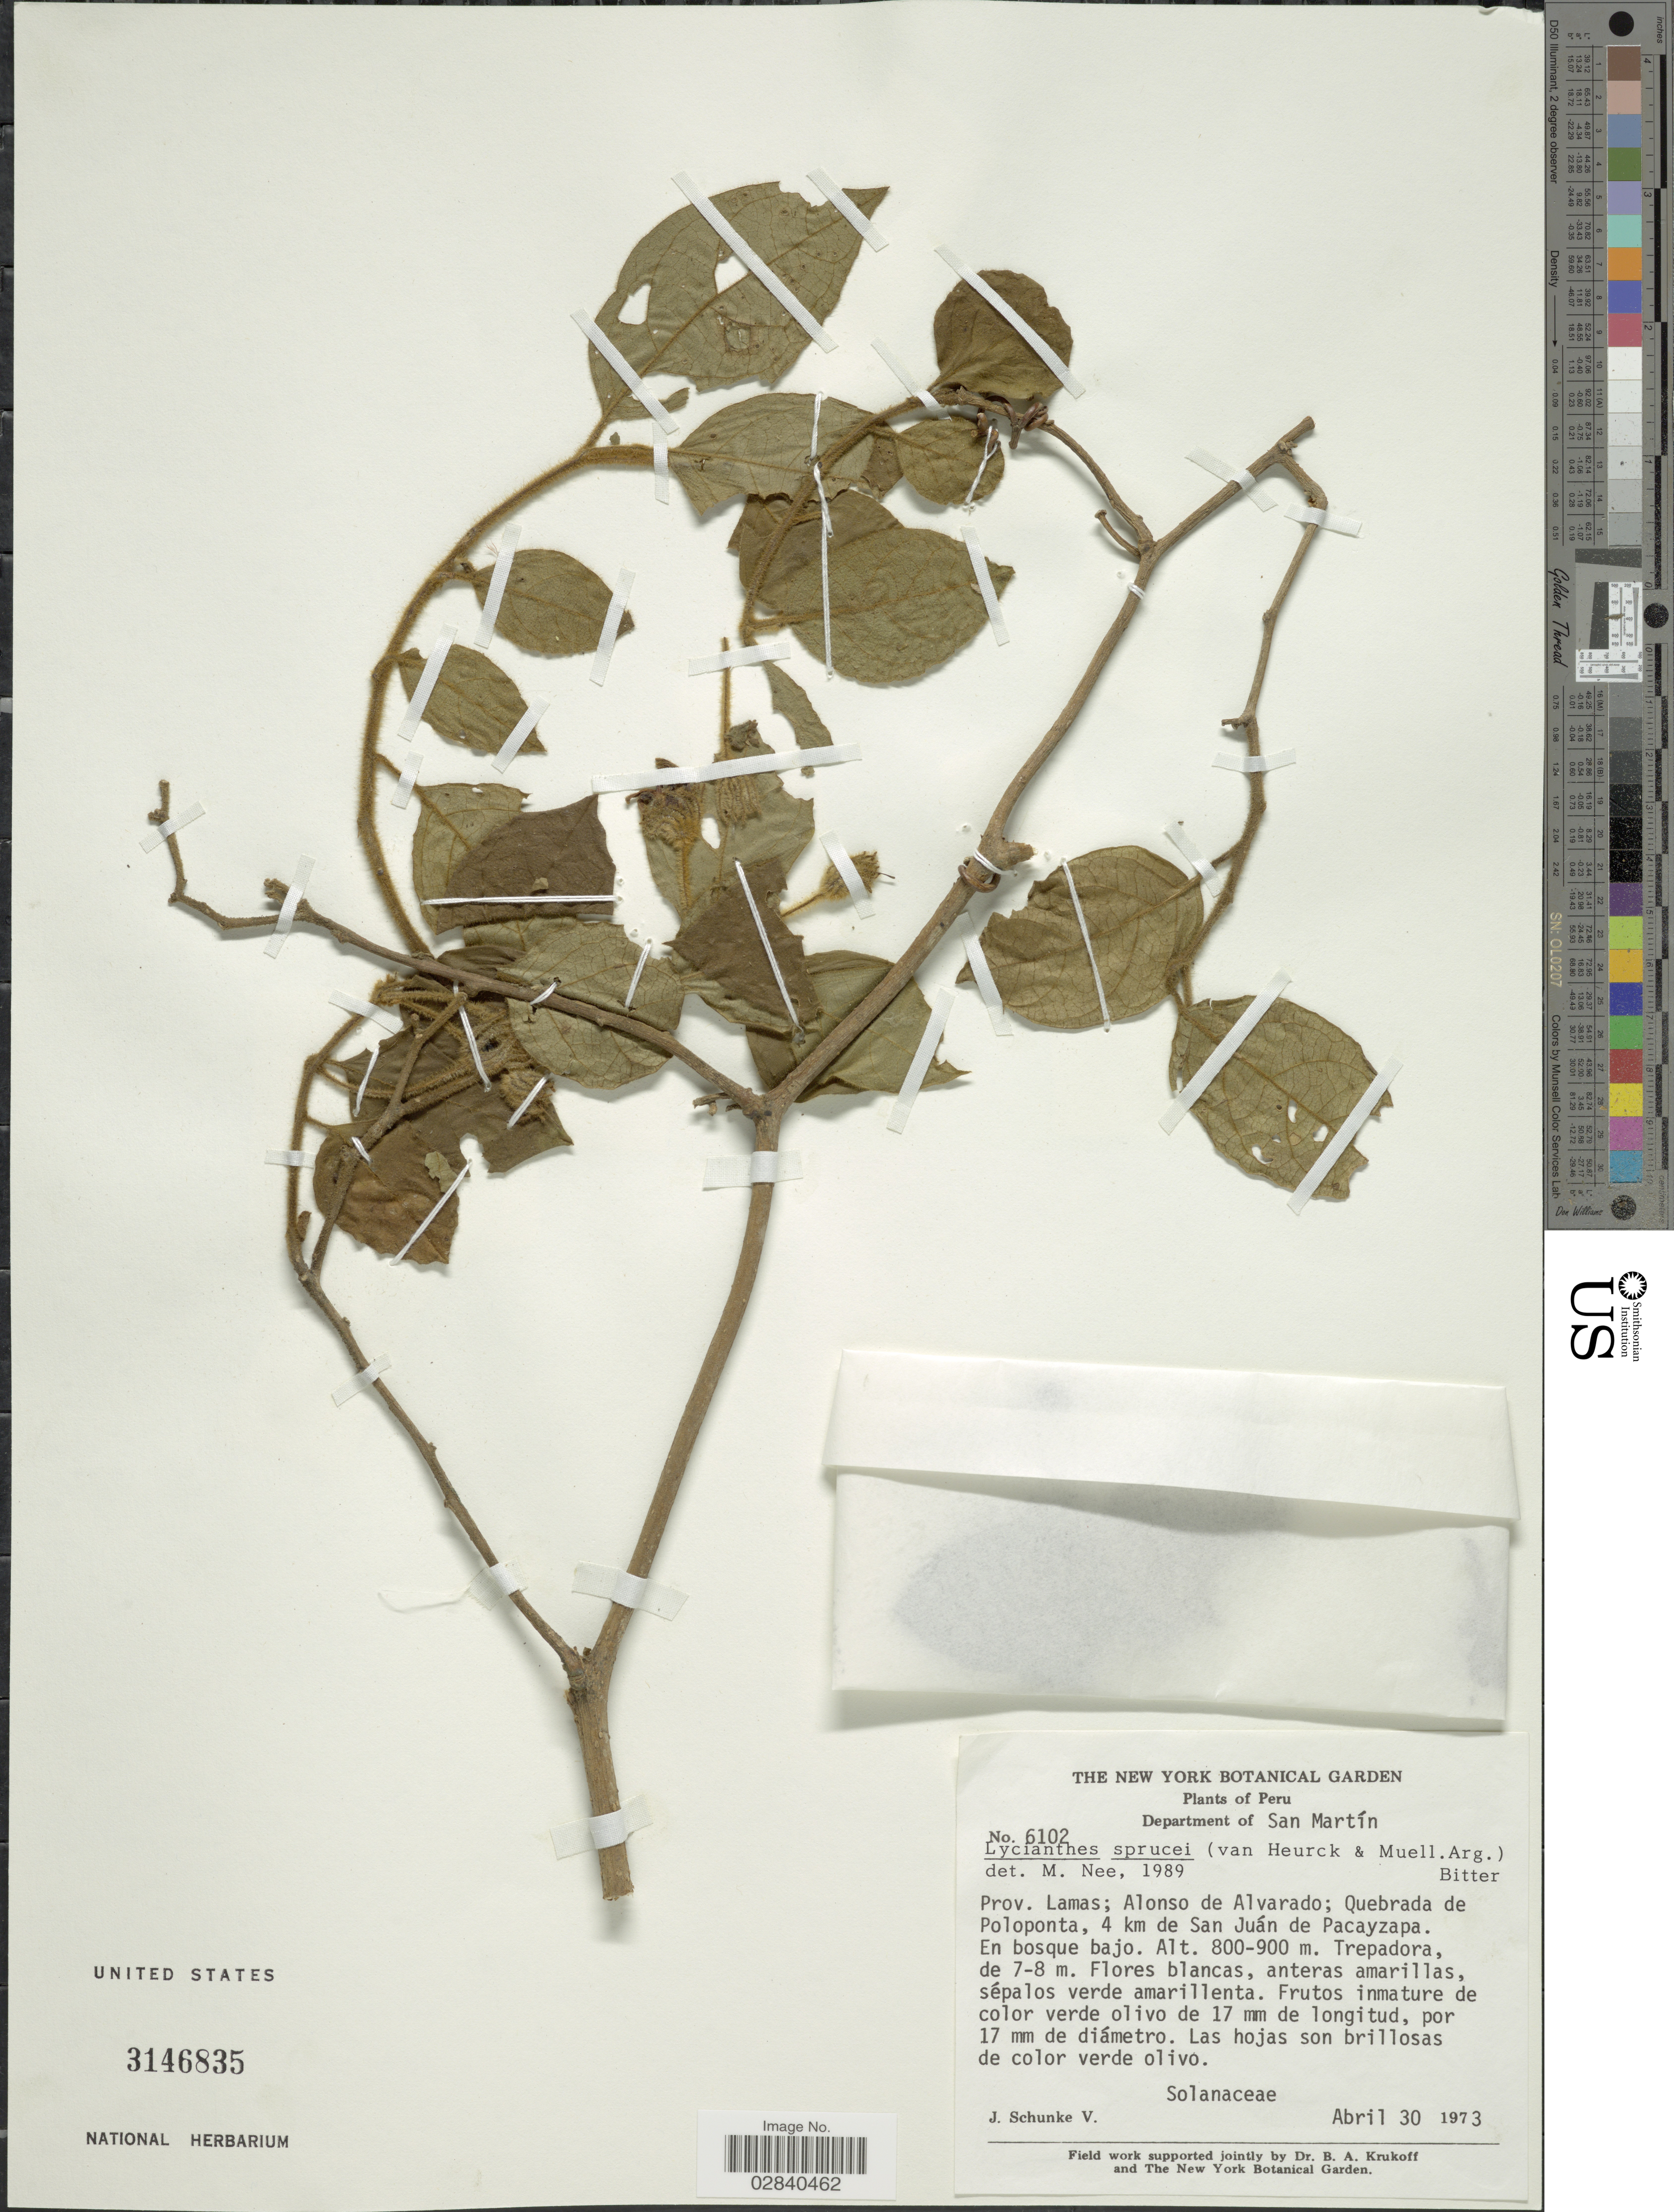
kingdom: Plantae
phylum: Tracheophyta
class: Magnoliopsida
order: Solanales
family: Solanaceae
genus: Lycianthes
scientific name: Lycianthes sprucei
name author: Bitter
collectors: J. Schunke Vigo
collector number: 6102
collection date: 1973-04-30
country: Peru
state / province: San Martín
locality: Department of San Martín, Prov. Lamas; Alonso de Alvarado; Quebrada de Poloponta, 4 km de San Juán de Pacayzapa.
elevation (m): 800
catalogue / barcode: US 3146835